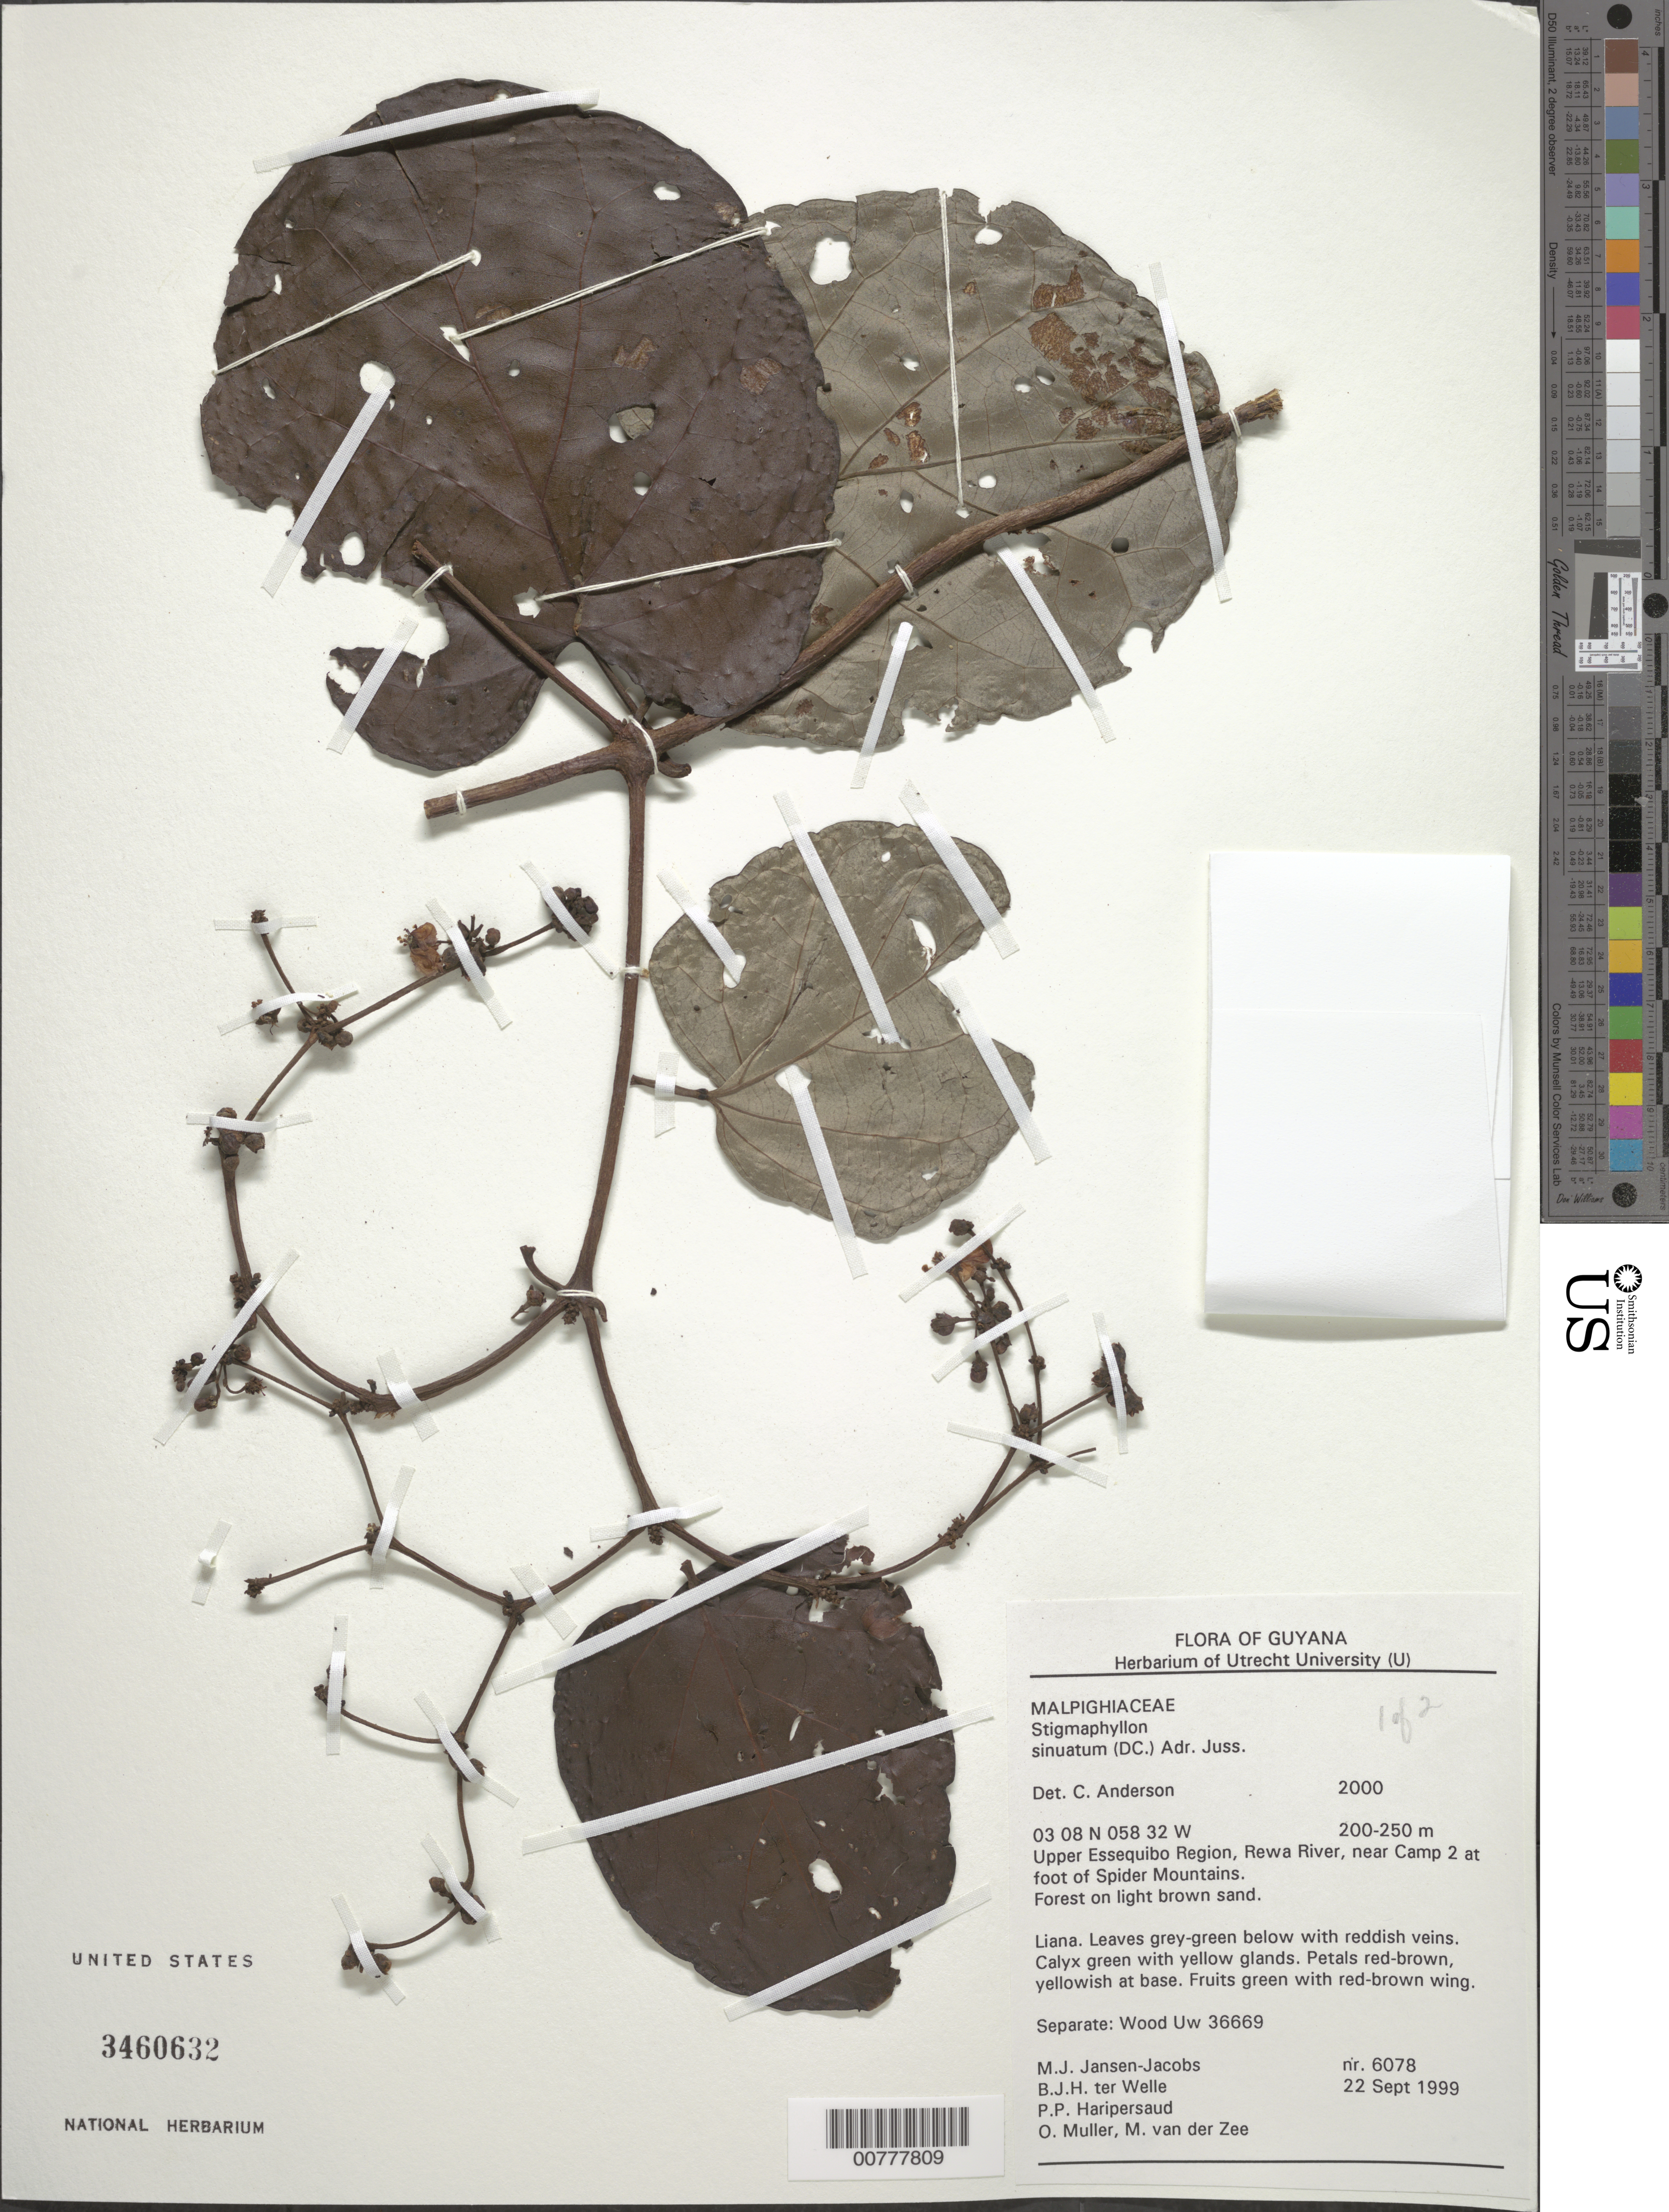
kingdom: Plantae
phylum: Tracheophyta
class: Magnoliopsida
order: Malpighiales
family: Malpighiaceae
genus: Stigmaphyllon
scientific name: Stigmaphyllon sinuatum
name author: (DC.) A. Juss.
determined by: Anderson, C.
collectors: M. J. Jansen-Jacobs, B. Welle, P. Haripersaud, O. Muller & M. van der Zee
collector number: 6078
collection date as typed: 22-Sep-99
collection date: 1999-09-22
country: Guyana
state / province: U. Takutu-U. Essequibo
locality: Rewa River, at foot of Spider Mts., near camp 2, Upper Essequibo Region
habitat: Forest on light brown sand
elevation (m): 200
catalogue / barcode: US 3460632